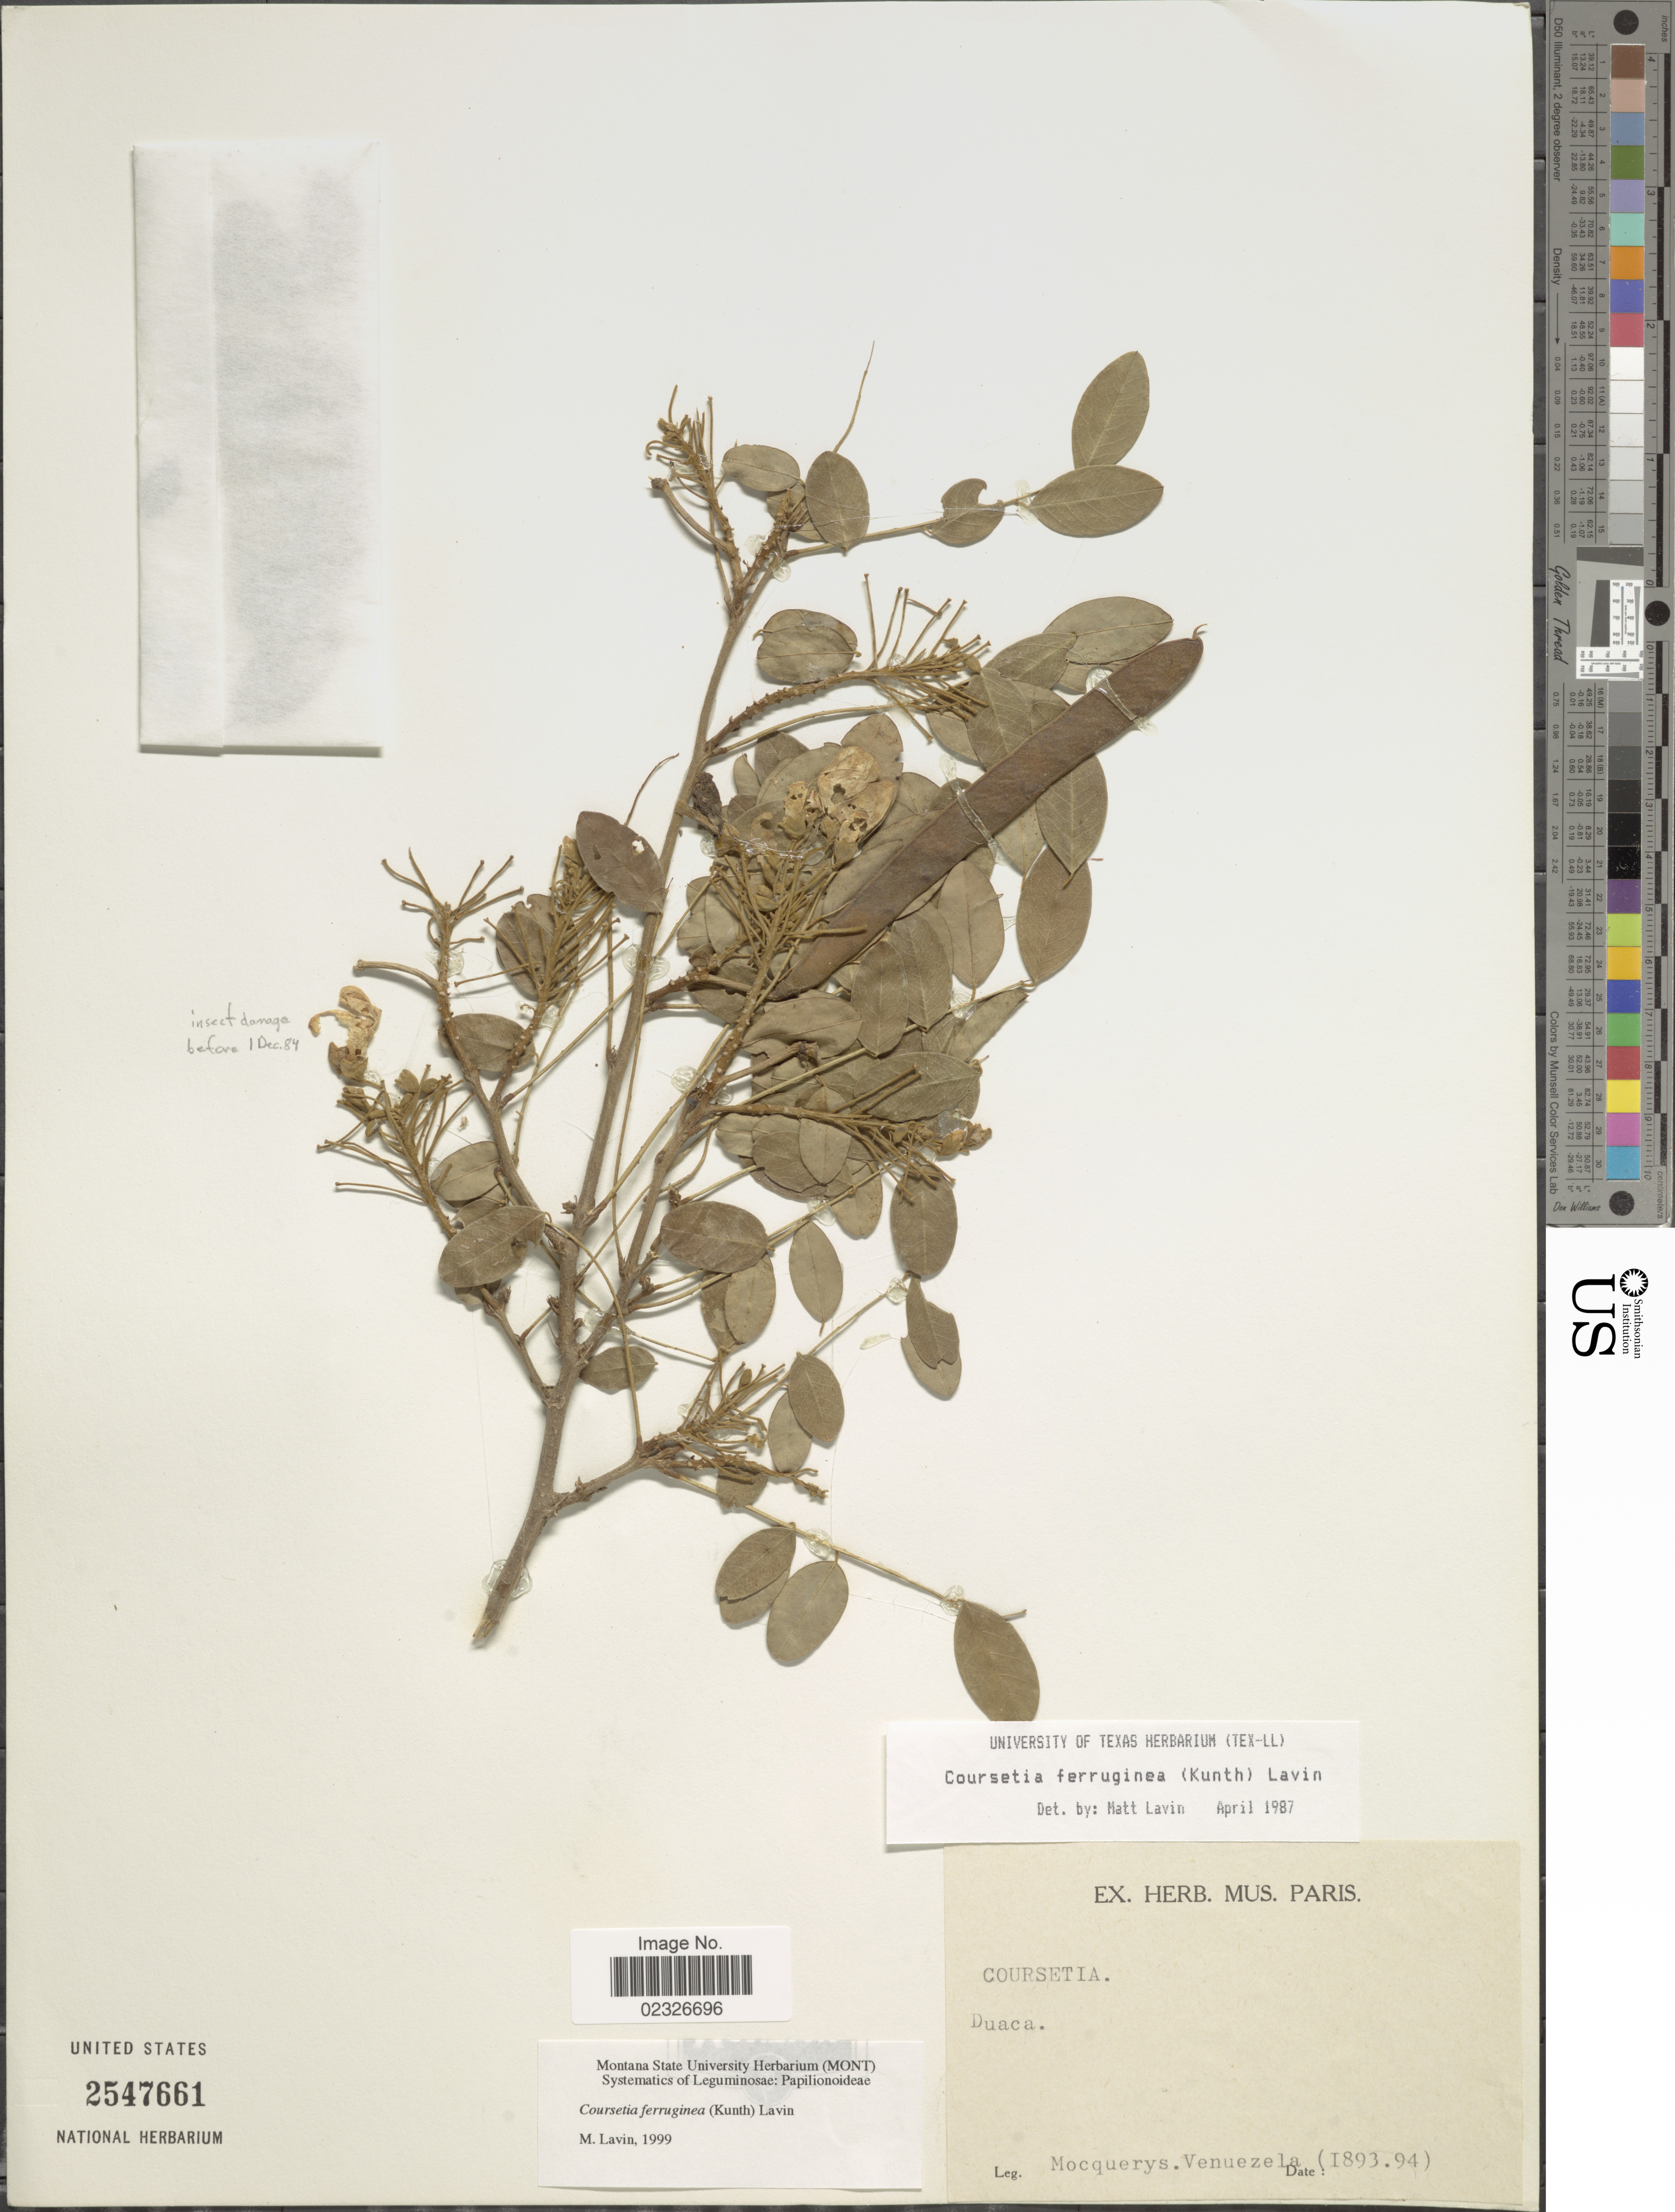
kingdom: Plantae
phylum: Tracheophyta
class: Magnoliopsida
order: Fabales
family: Fabaceae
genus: Coursetia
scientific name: Coursetia ferruginea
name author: (Kunth) Lavin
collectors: A. Mocquerys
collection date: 1893/1894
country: Venezuela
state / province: Lara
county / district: Crespo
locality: Duaca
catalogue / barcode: US 2547661